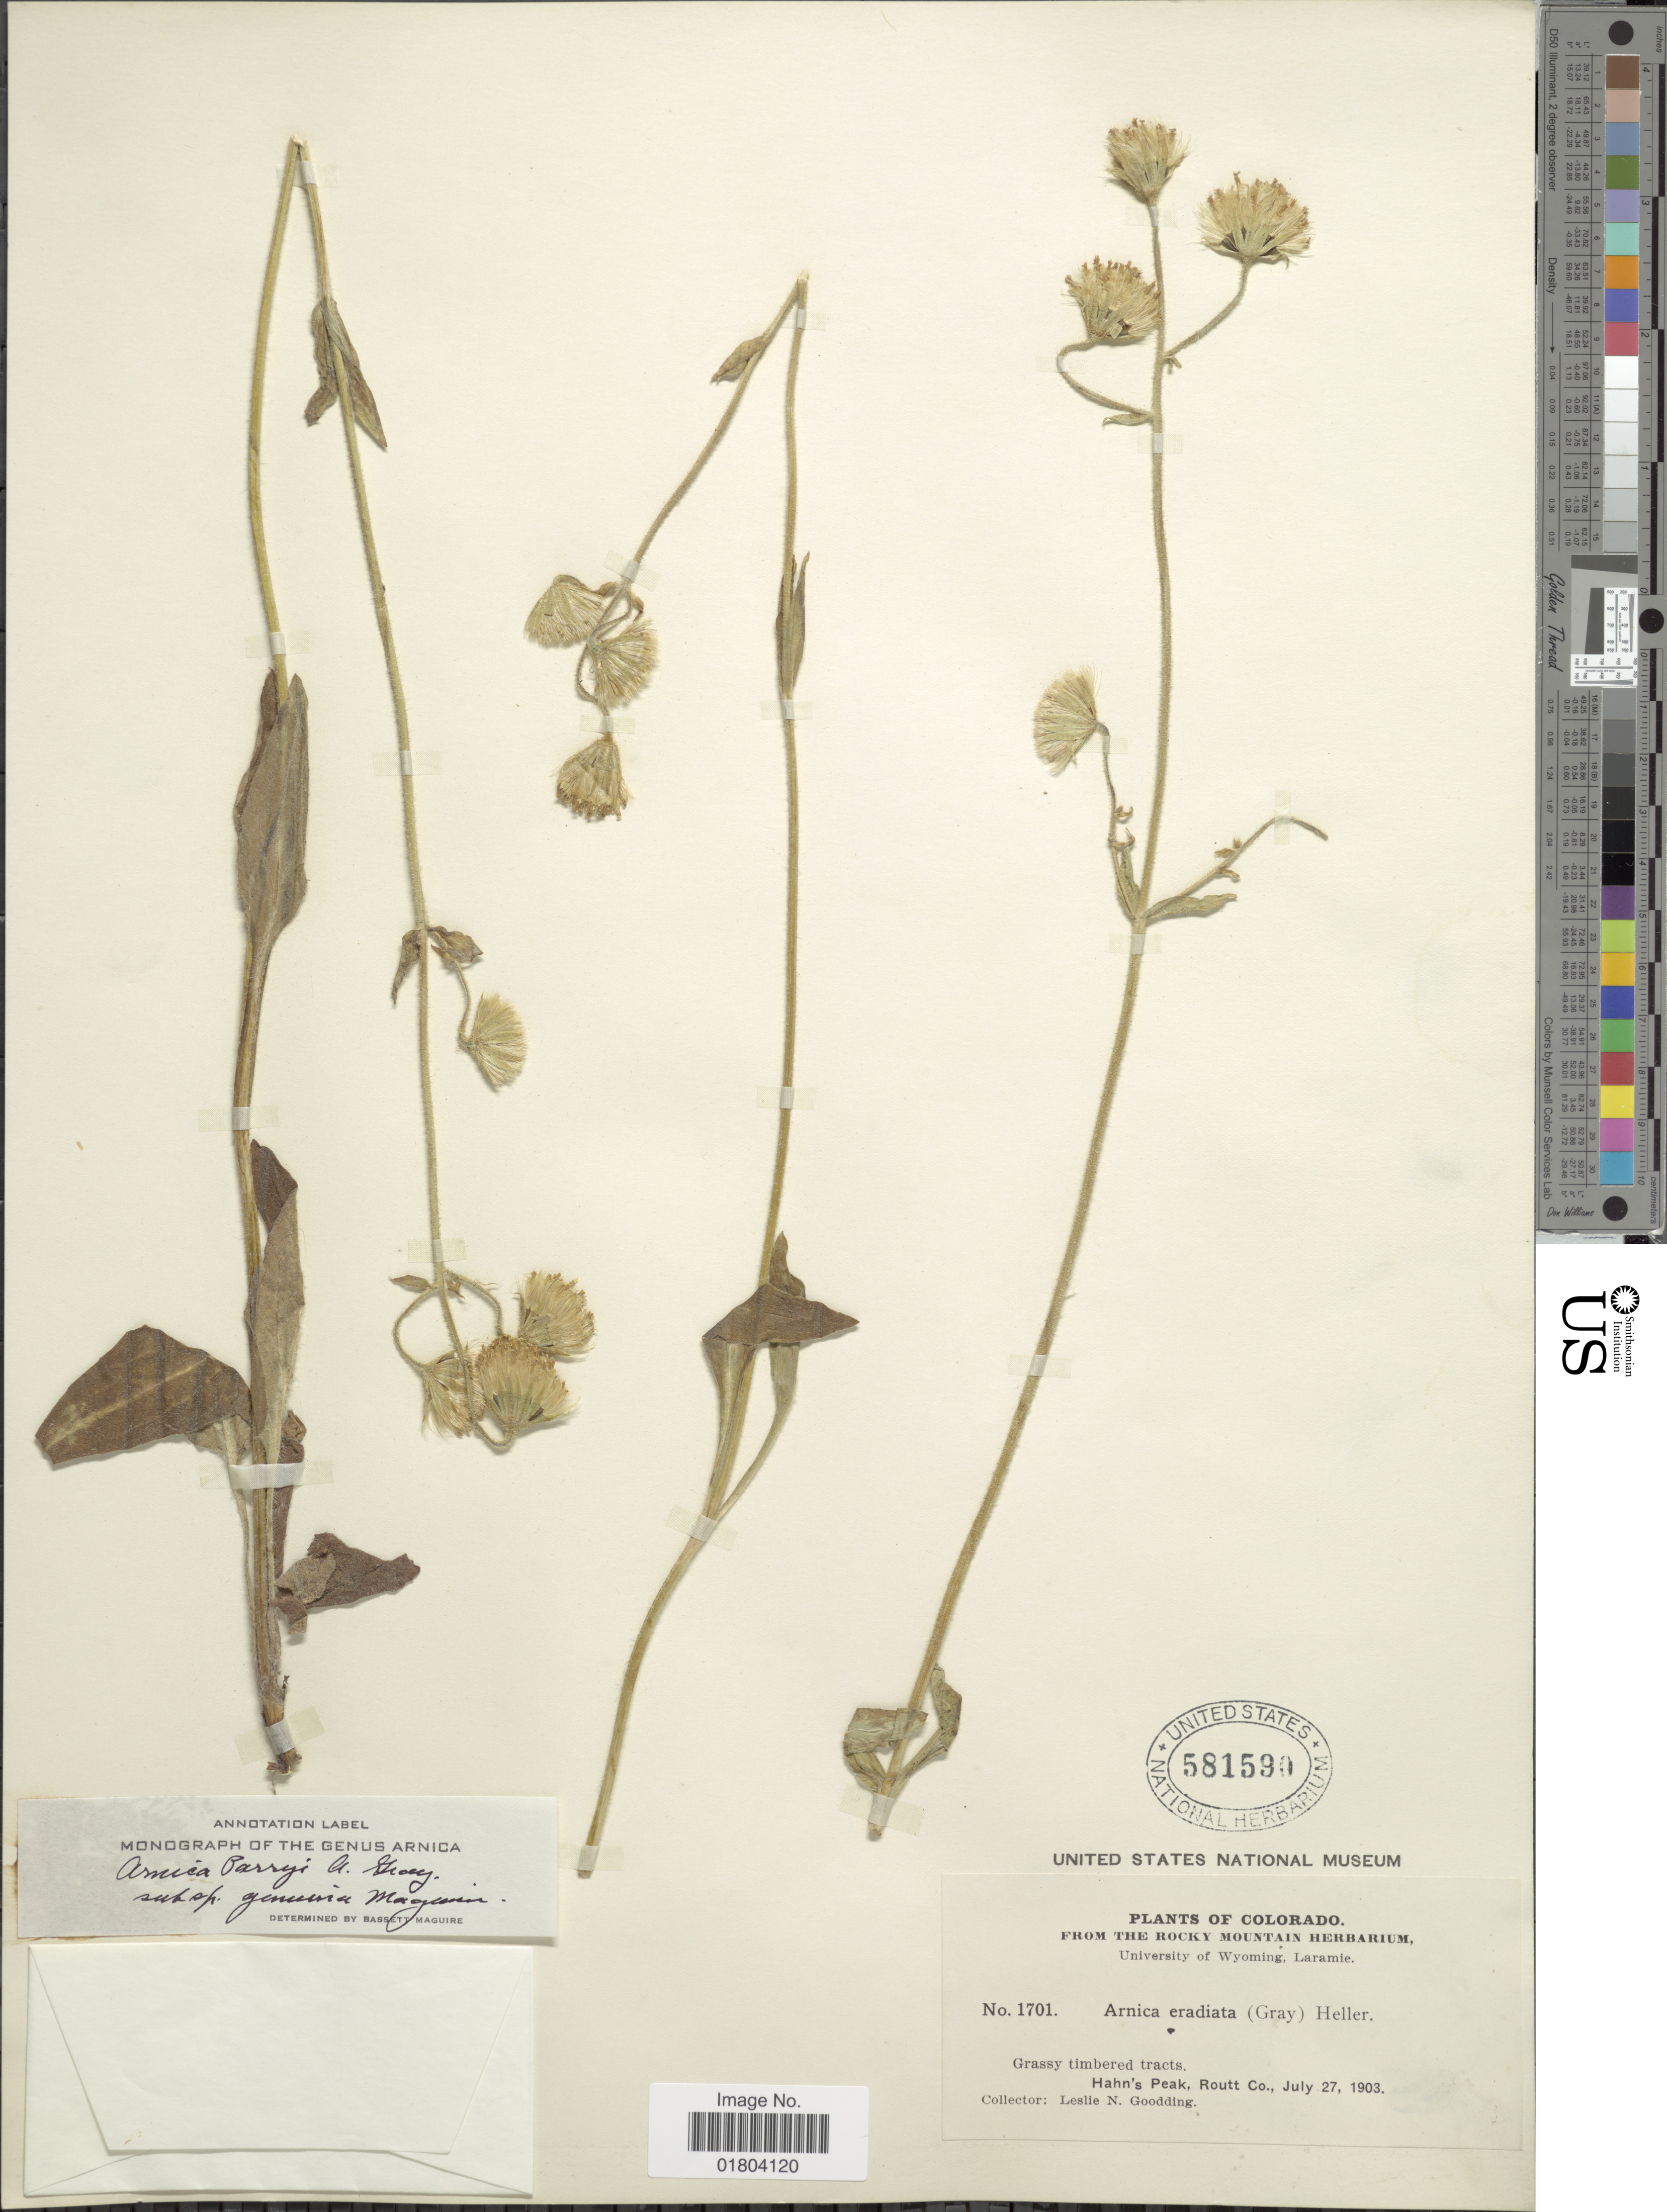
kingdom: Plantae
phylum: Tracheophyta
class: Magnoliopsida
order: Asterales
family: Asteraceae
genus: Arnica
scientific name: Arnica parryi subsp. genuina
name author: Maguire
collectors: L. N. Goodding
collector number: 1701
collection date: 1903-07-27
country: United States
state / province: Colorado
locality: Grassy timbered tracts. hahn's Peak, Routt Co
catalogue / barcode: US 581590